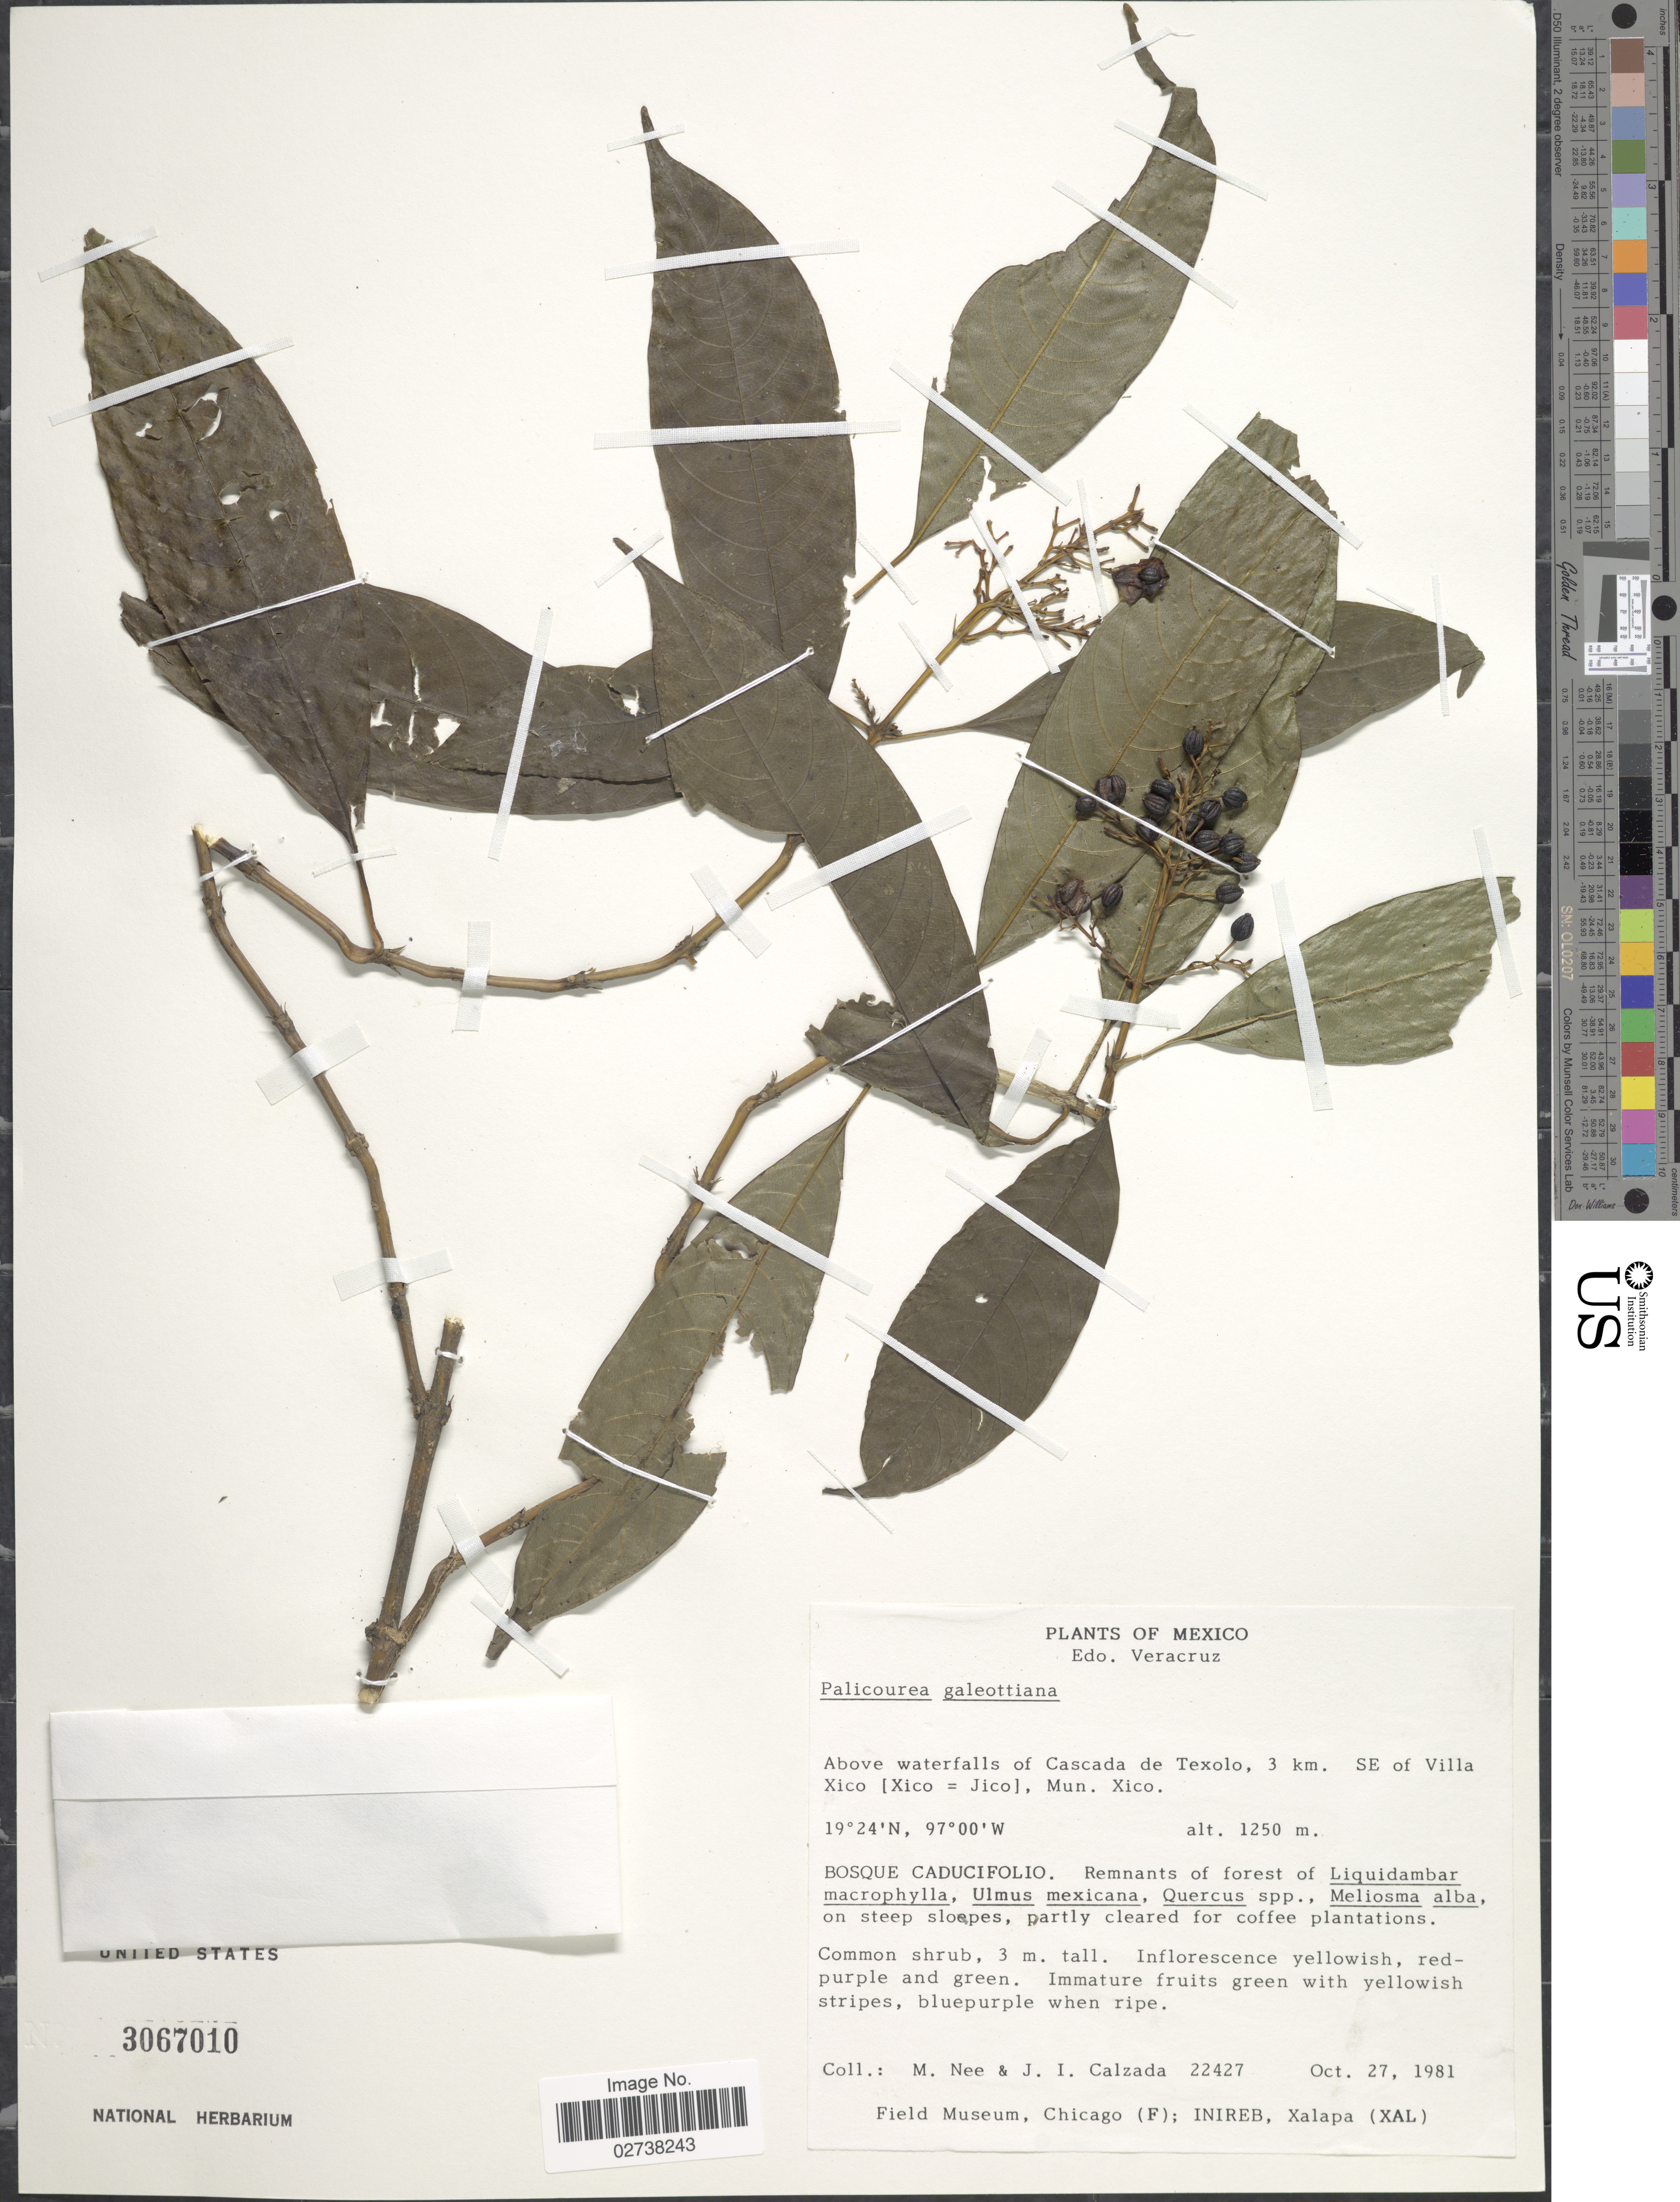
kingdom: Plantae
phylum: Tracheophyta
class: Magnoliopsida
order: Gentianales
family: Rubiaceae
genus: Palicourea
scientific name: Palicourea galeottiana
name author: M. Martens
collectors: M. Nee & J. I. Calzada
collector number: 22427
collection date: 1981-10-27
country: Mexico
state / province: Veracruz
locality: Edo. Veracruz, above waterfalls of Cascada de Texolo, 3 km. SE of Villa Xico (Xico=Jico), Mun. Xico, Bosque Caducifolio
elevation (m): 1250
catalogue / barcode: US 3067010